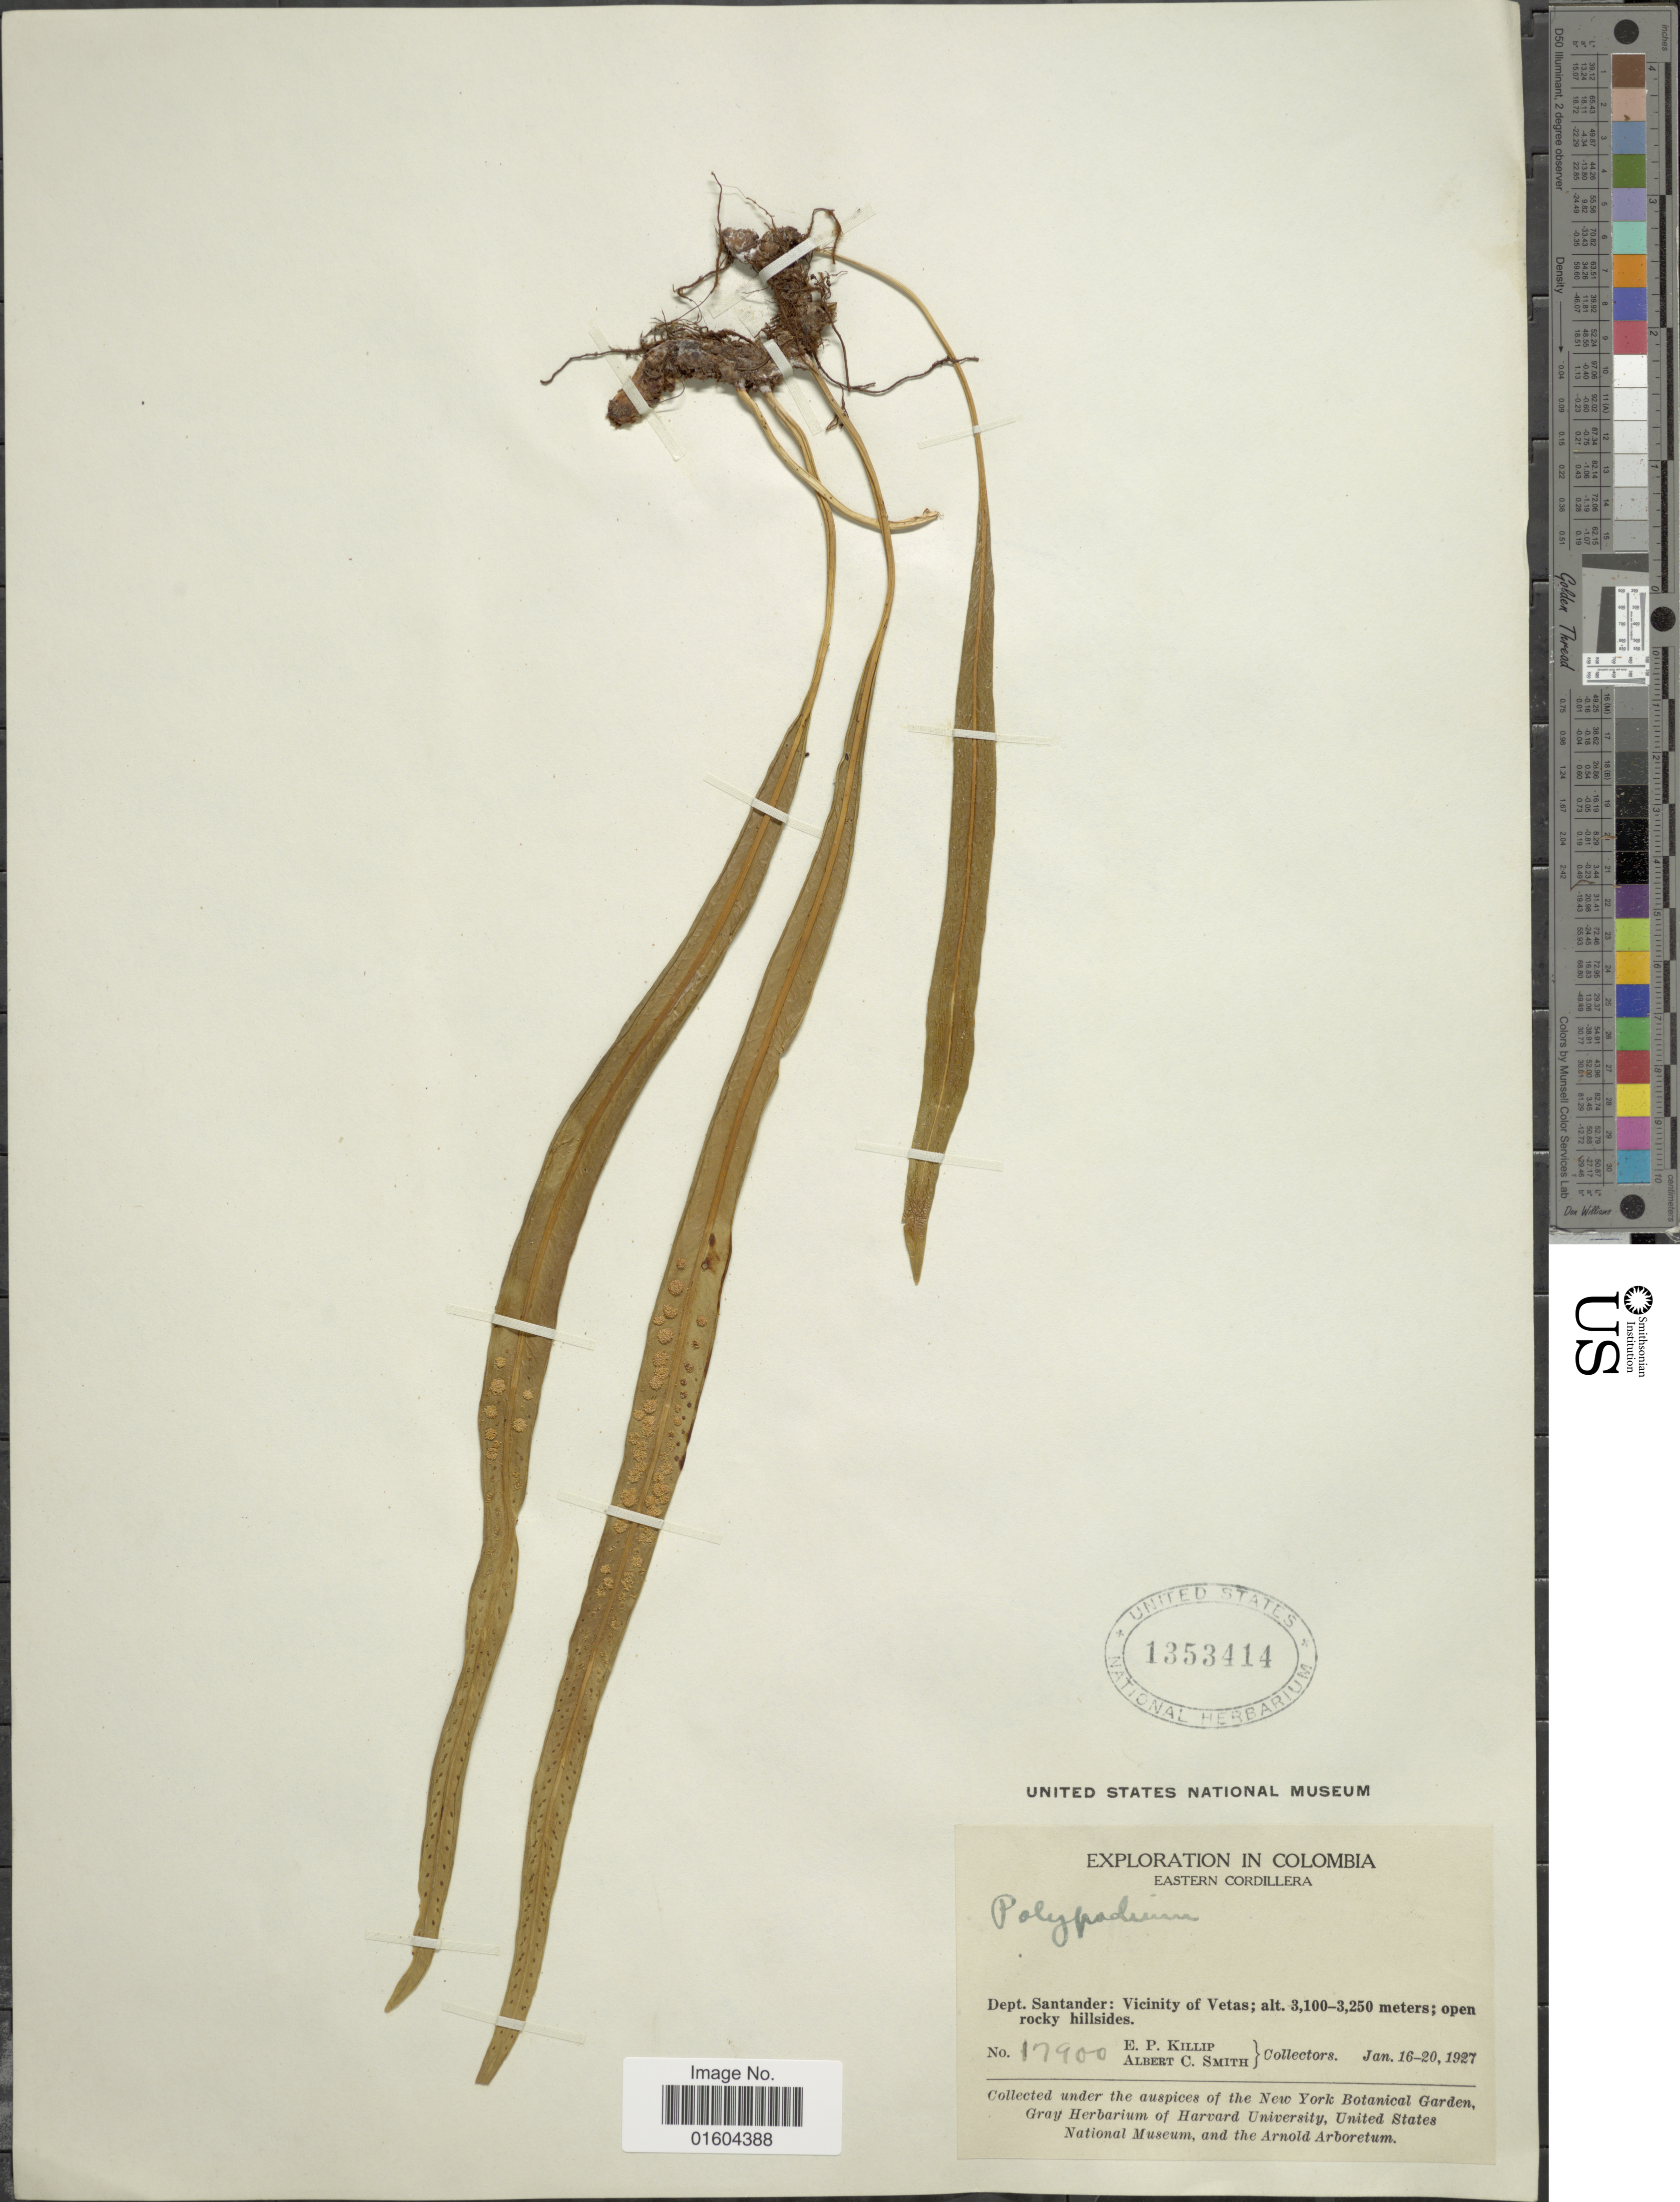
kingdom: Plantae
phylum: Tracheophyta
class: Polypodiopsida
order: Polypodiales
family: Polypodiaceae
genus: Campyloneurum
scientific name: Campyloneurum irregulare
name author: Lellinger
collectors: E. P. Killip & A. C. Smith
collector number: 17900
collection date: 1927-01-16/1927-01-20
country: Colombia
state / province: Santander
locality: Eastern Cordillera. Dept. Santander: Vicinity of Vetas.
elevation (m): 3100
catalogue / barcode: US 1353414